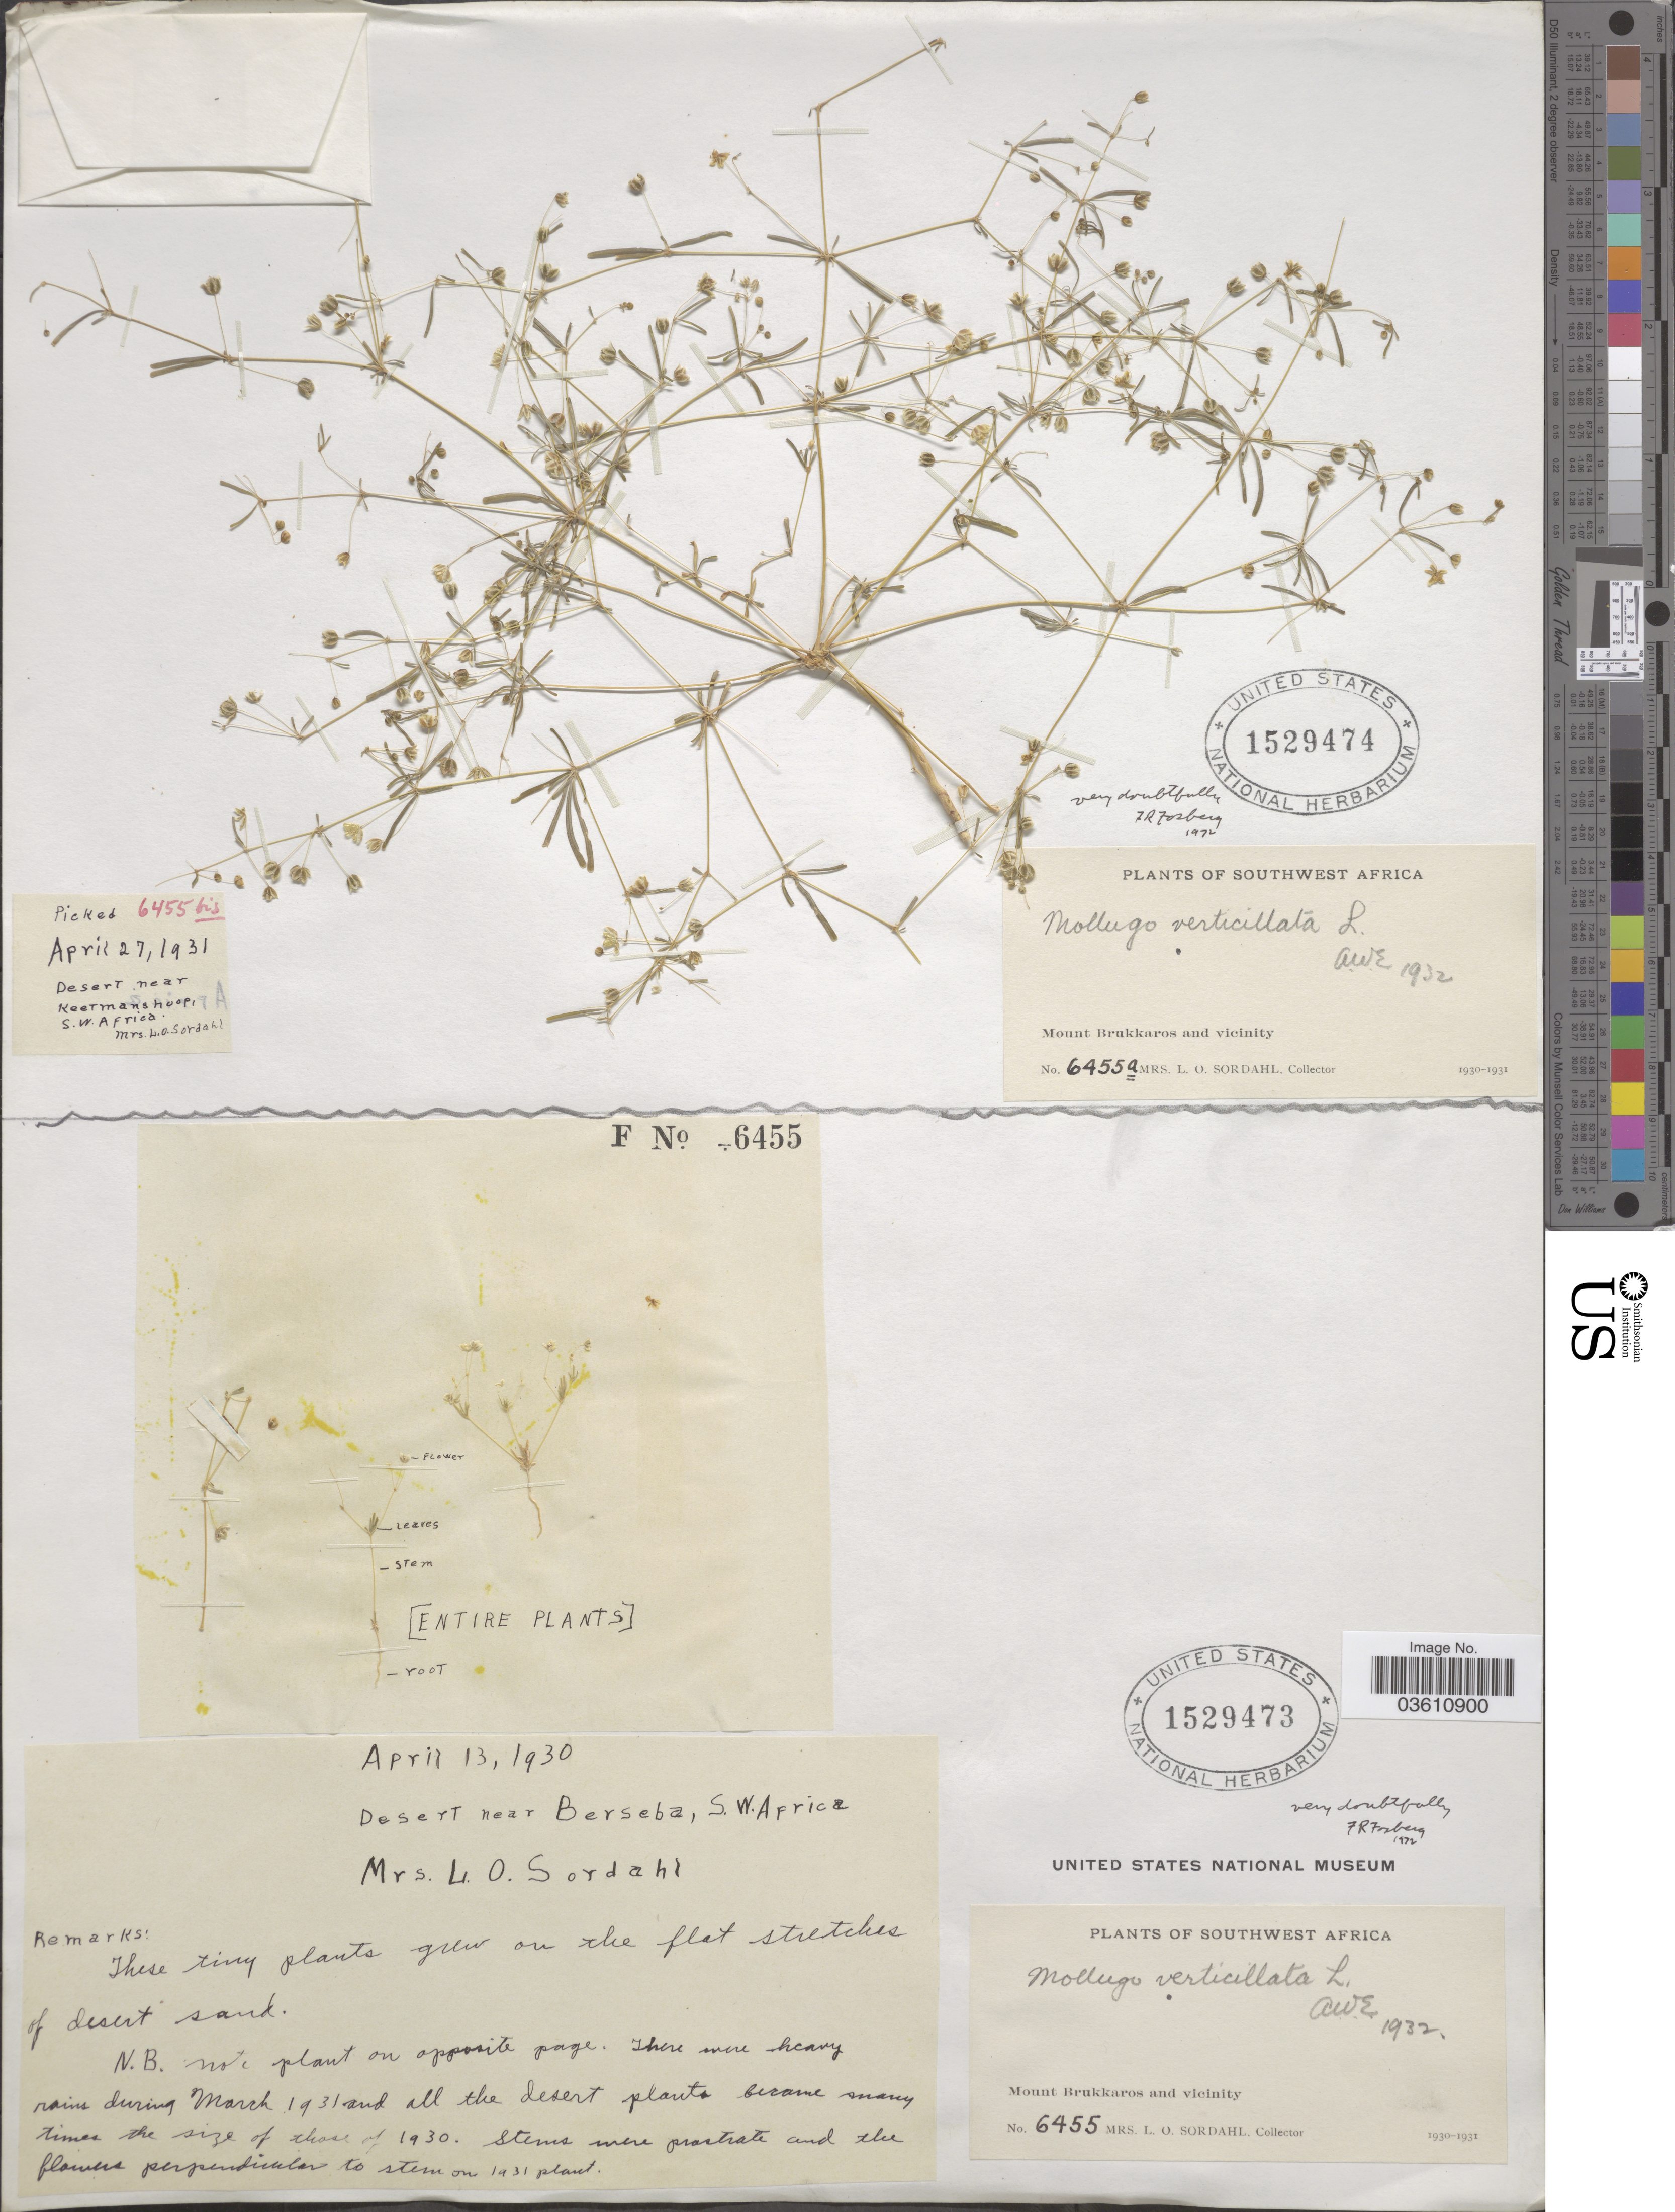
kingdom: Plantae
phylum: Tracheophyta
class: Magnoliopsida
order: Caryophyllales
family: Molluginaceae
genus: Hypertelis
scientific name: Hypertelis walteri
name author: (Friedrich) Thulin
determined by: Strong, Mark T., (BOT), Smithsonian Institution - National Museum of Natural History (UNITED STATES)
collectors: L. Sordahl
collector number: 6455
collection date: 1930-04-13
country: Namibia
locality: Desert near Berseba, S.W. Africa. Mount Brukkaros and vicinity.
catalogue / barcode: US 1529473